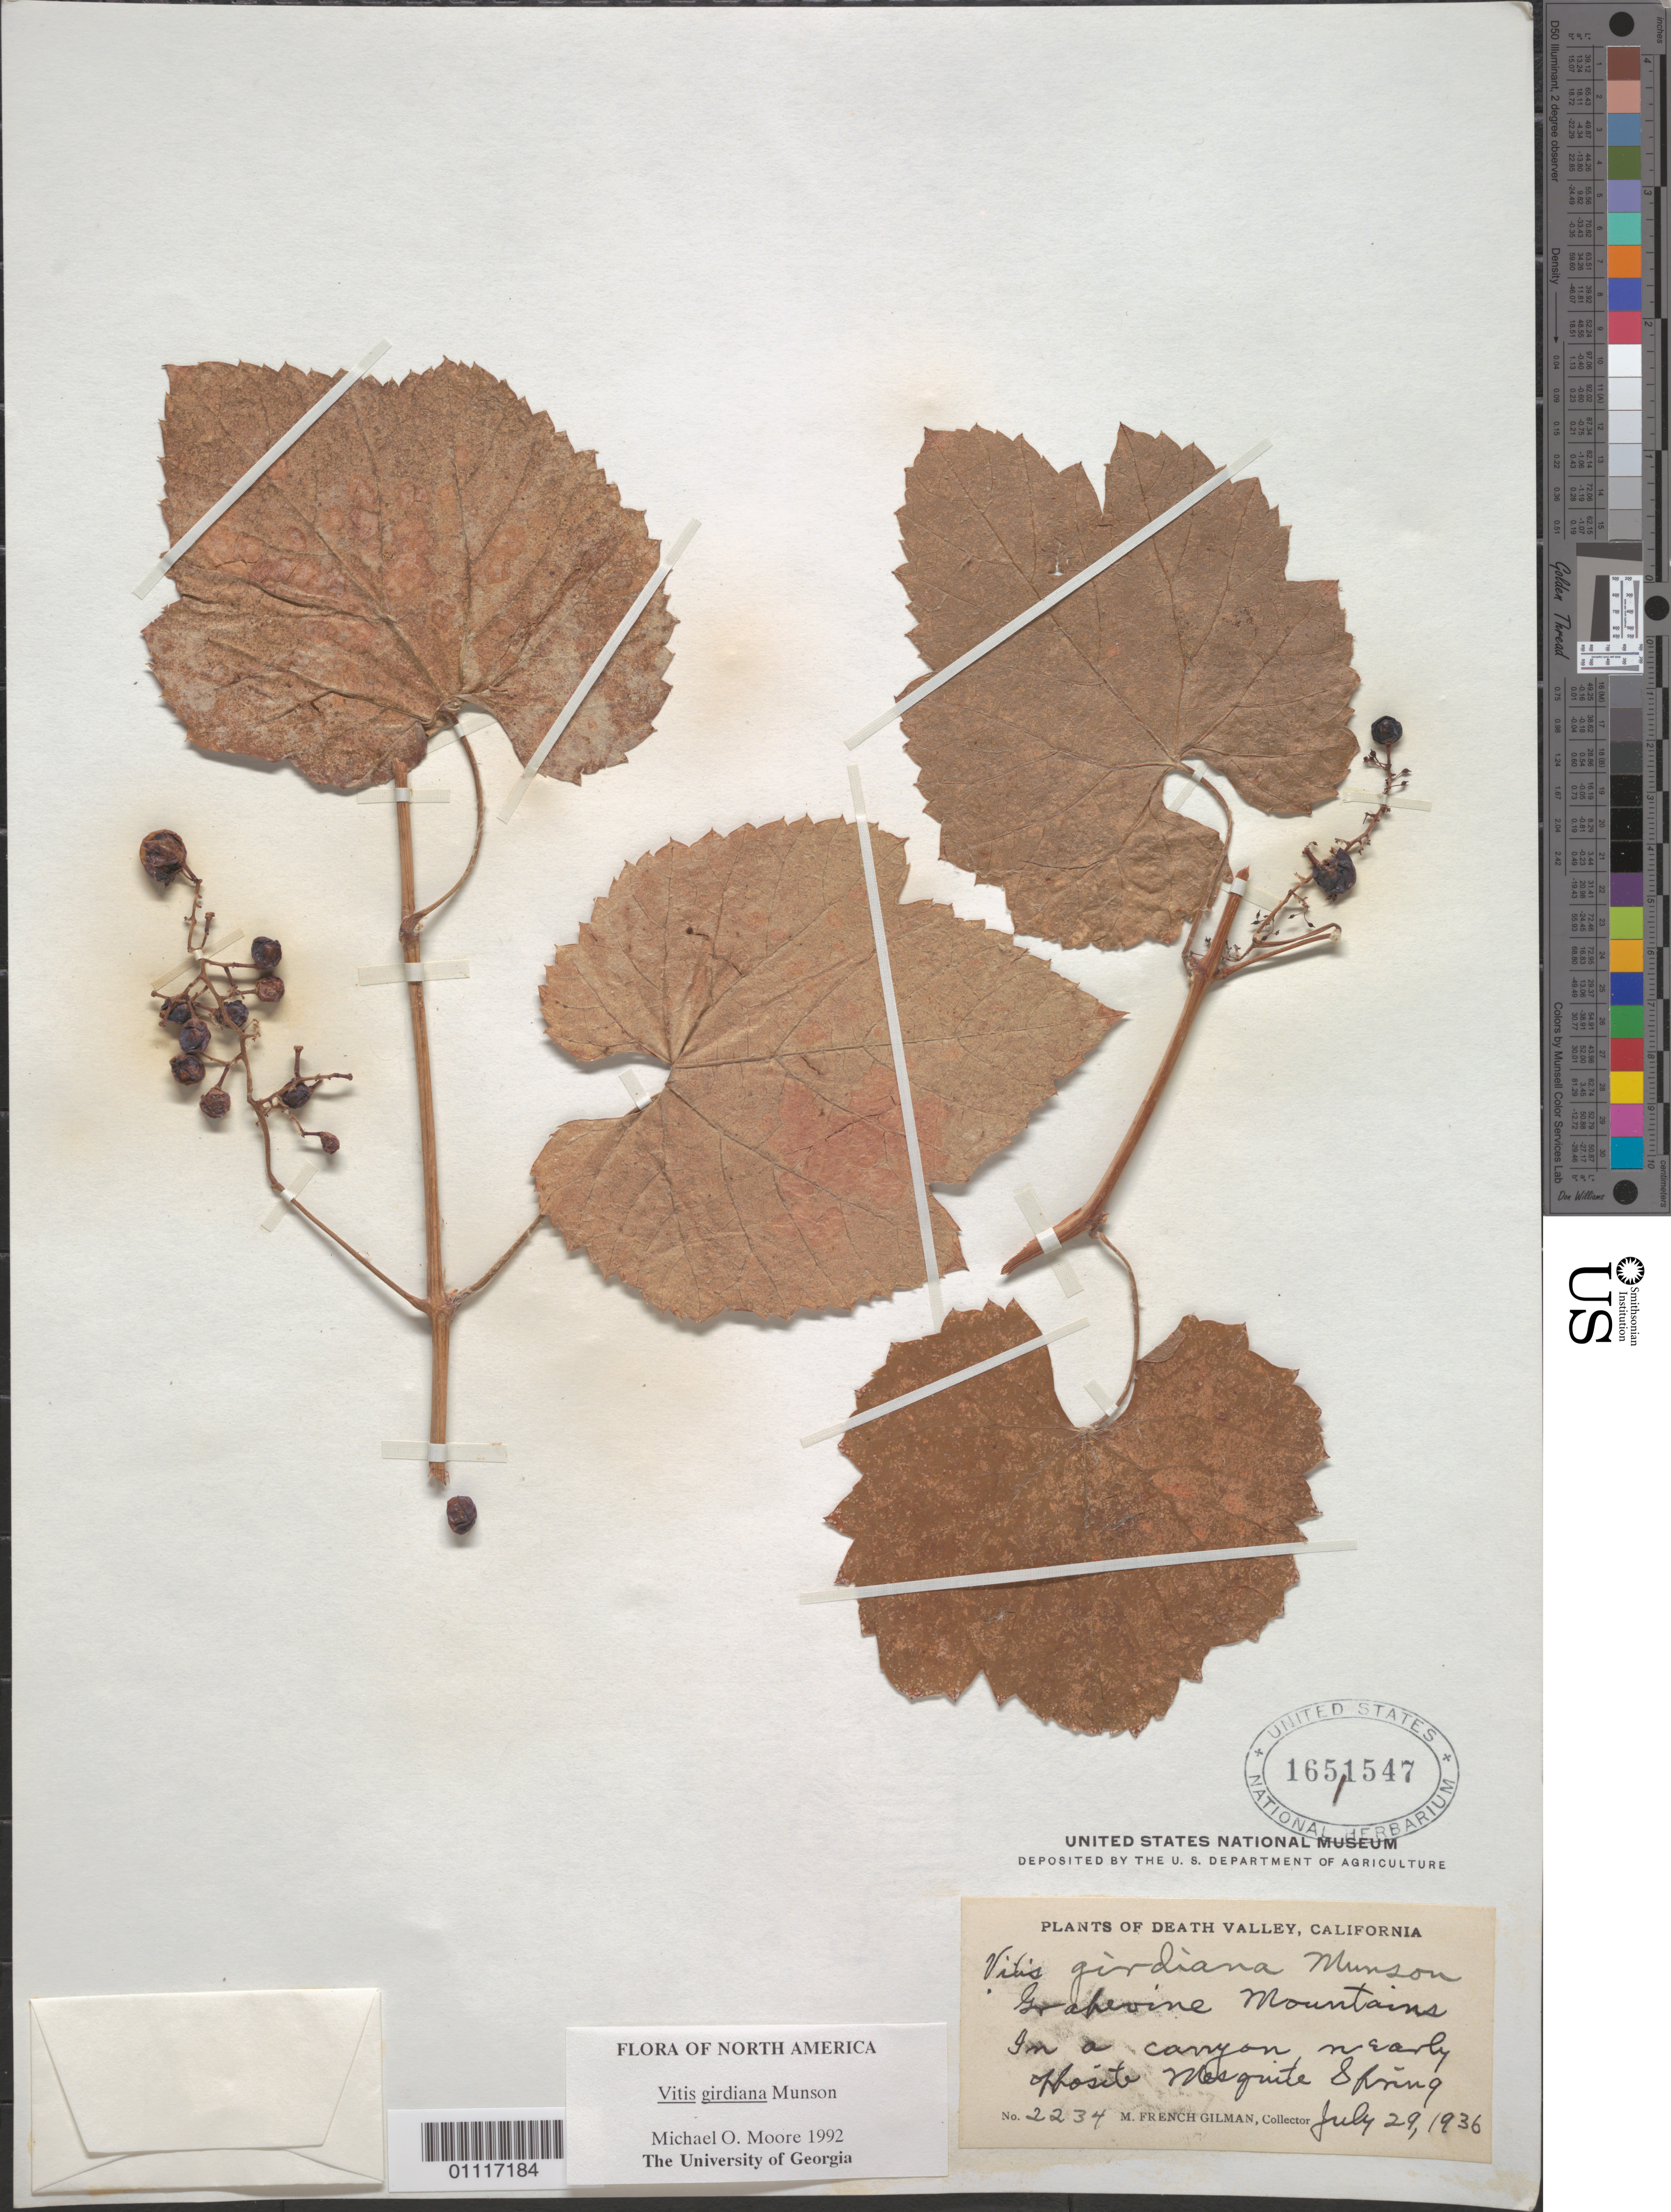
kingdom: Plantae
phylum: Tracheophyta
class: Magnoliopsida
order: Vitales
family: Vitaceae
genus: Vitis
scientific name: Vitis girdiana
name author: Munson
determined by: Moore, M. O.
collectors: M. F. Gilman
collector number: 2234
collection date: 1936-07-29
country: United States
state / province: California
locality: Grapevine Mountains, in a canyon nearly offiste Mesquite Spring, Death Valley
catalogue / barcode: US 1651547